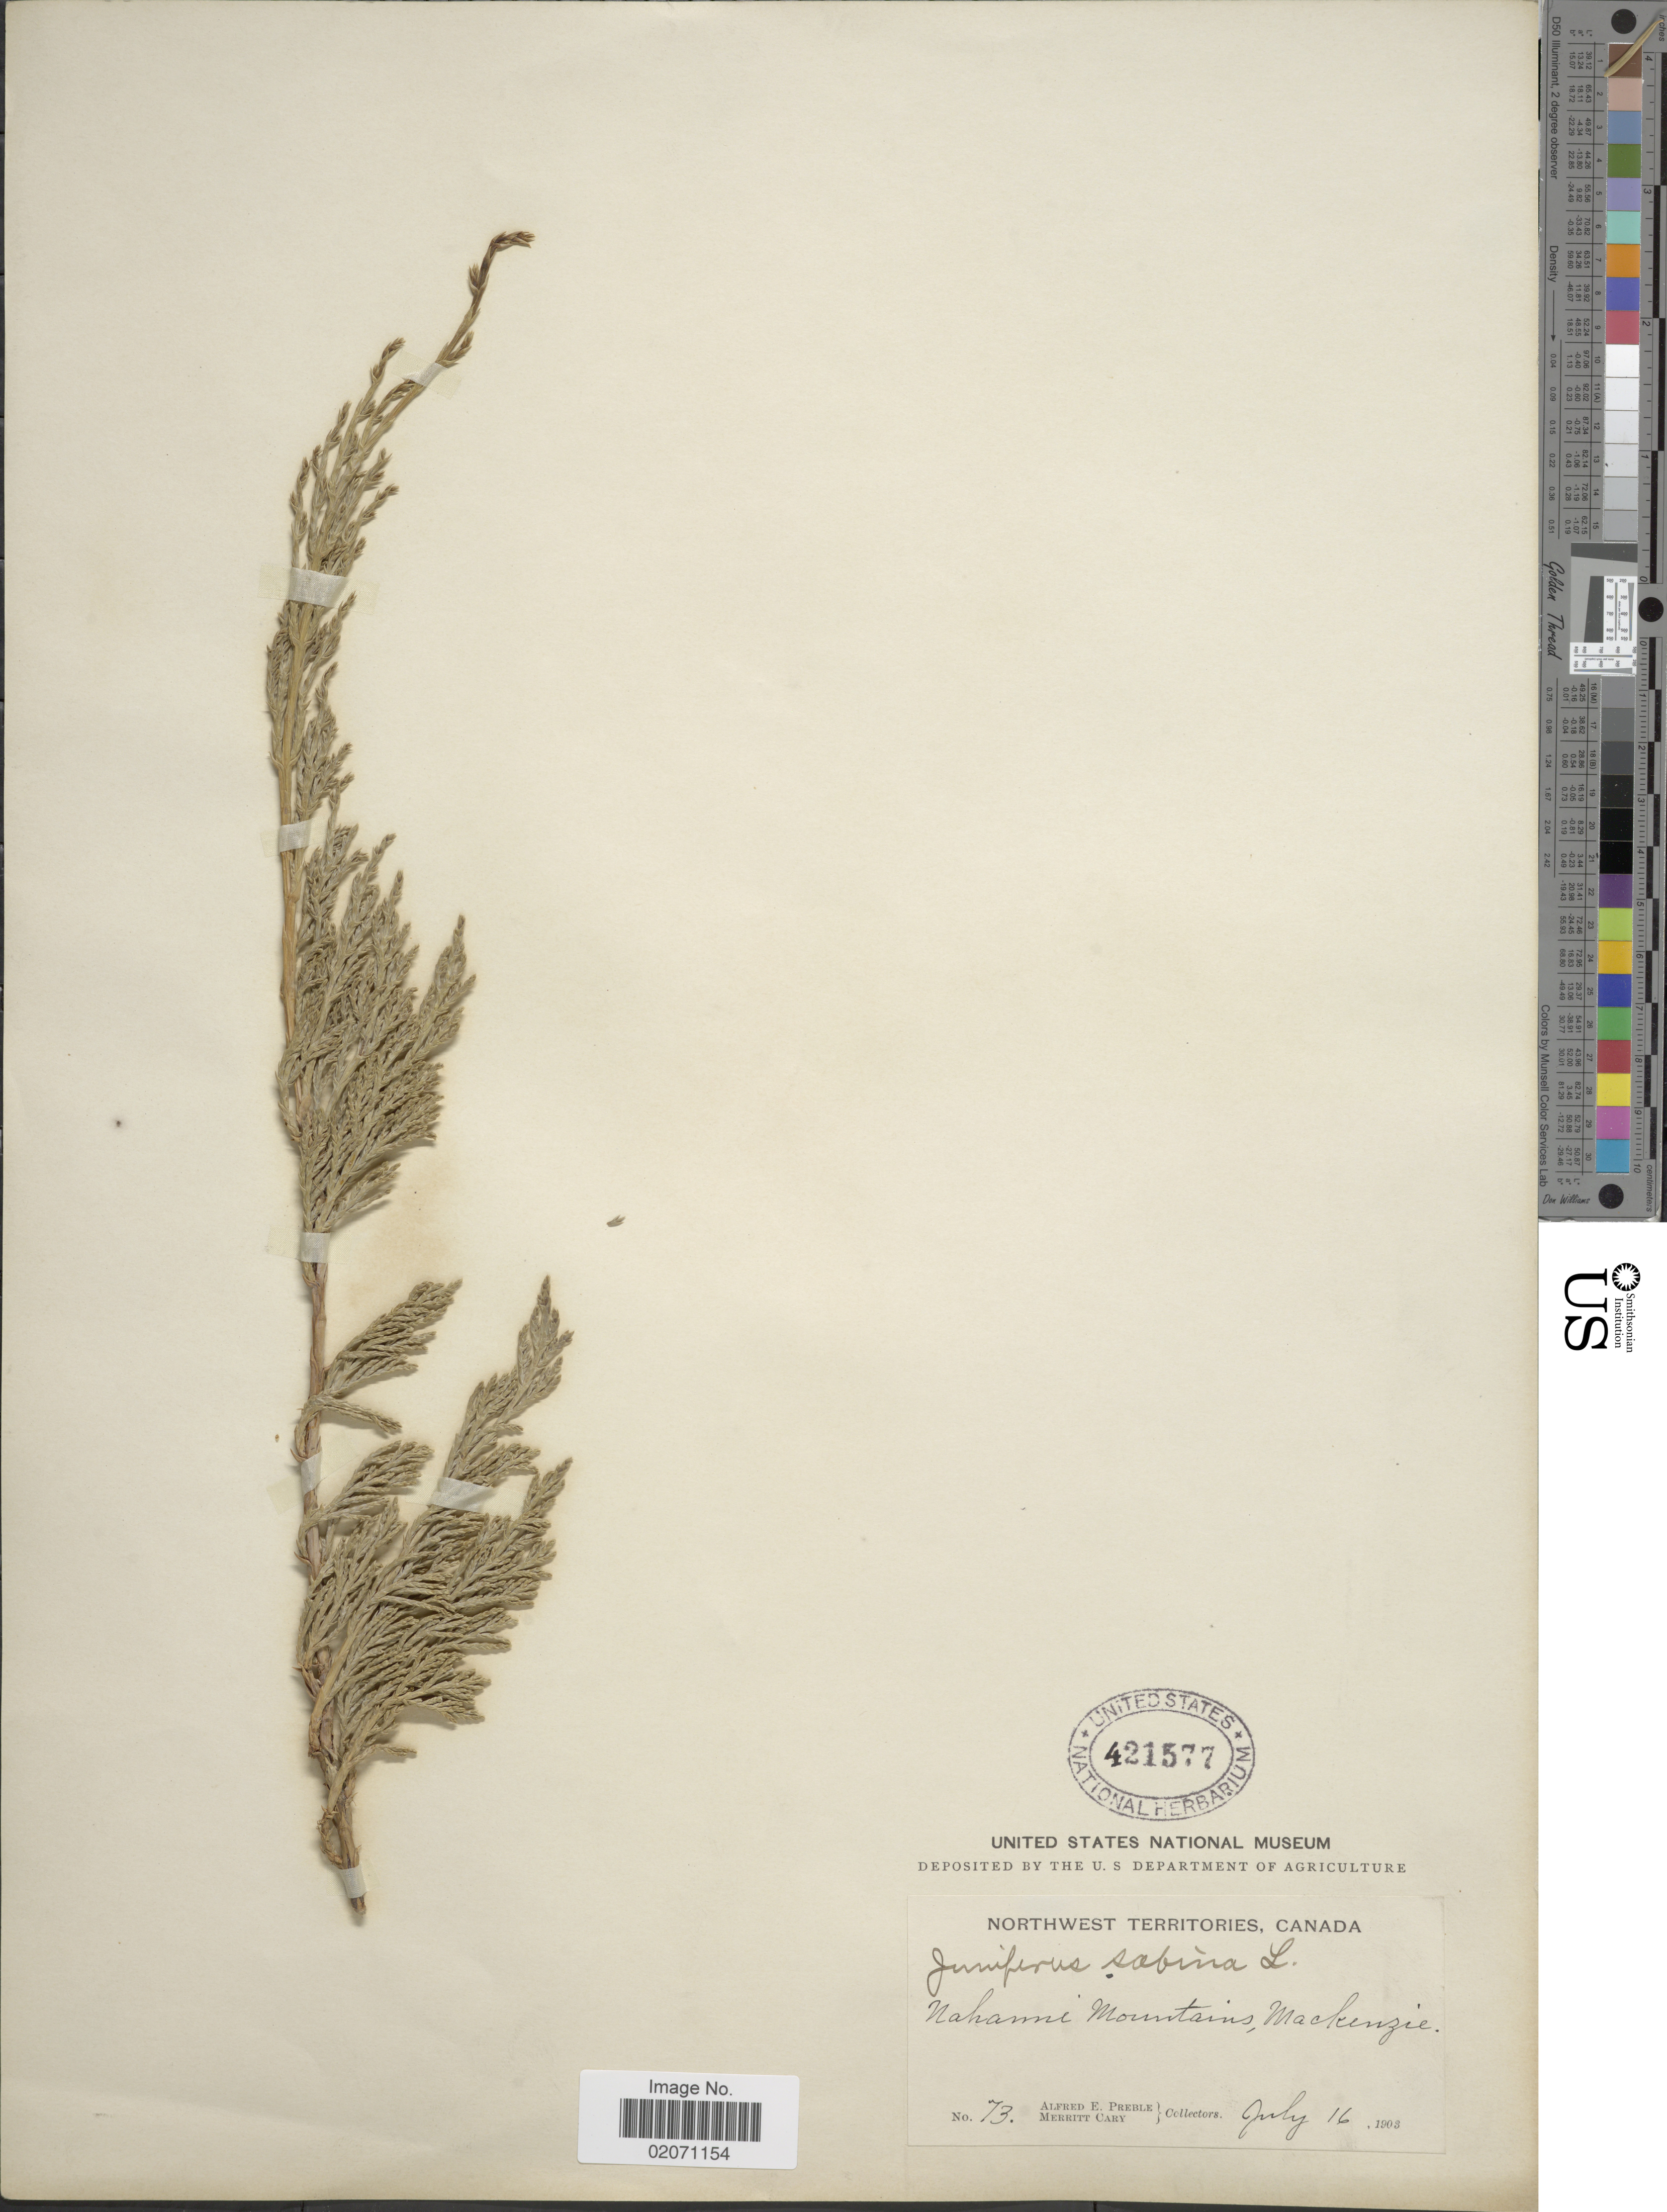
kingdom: Plantae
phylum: Tracheophyta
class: Pinopsida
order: Pinales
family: Cupressaceae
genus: Juniperus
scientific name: Juniperus horizontalis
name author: Moench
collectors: A. Preble & M. Cary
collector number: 73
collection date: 1903-07-16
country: Canada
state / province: Northwest Territories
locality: Nahami Mountains, Mackenzie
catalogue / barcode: US 421577